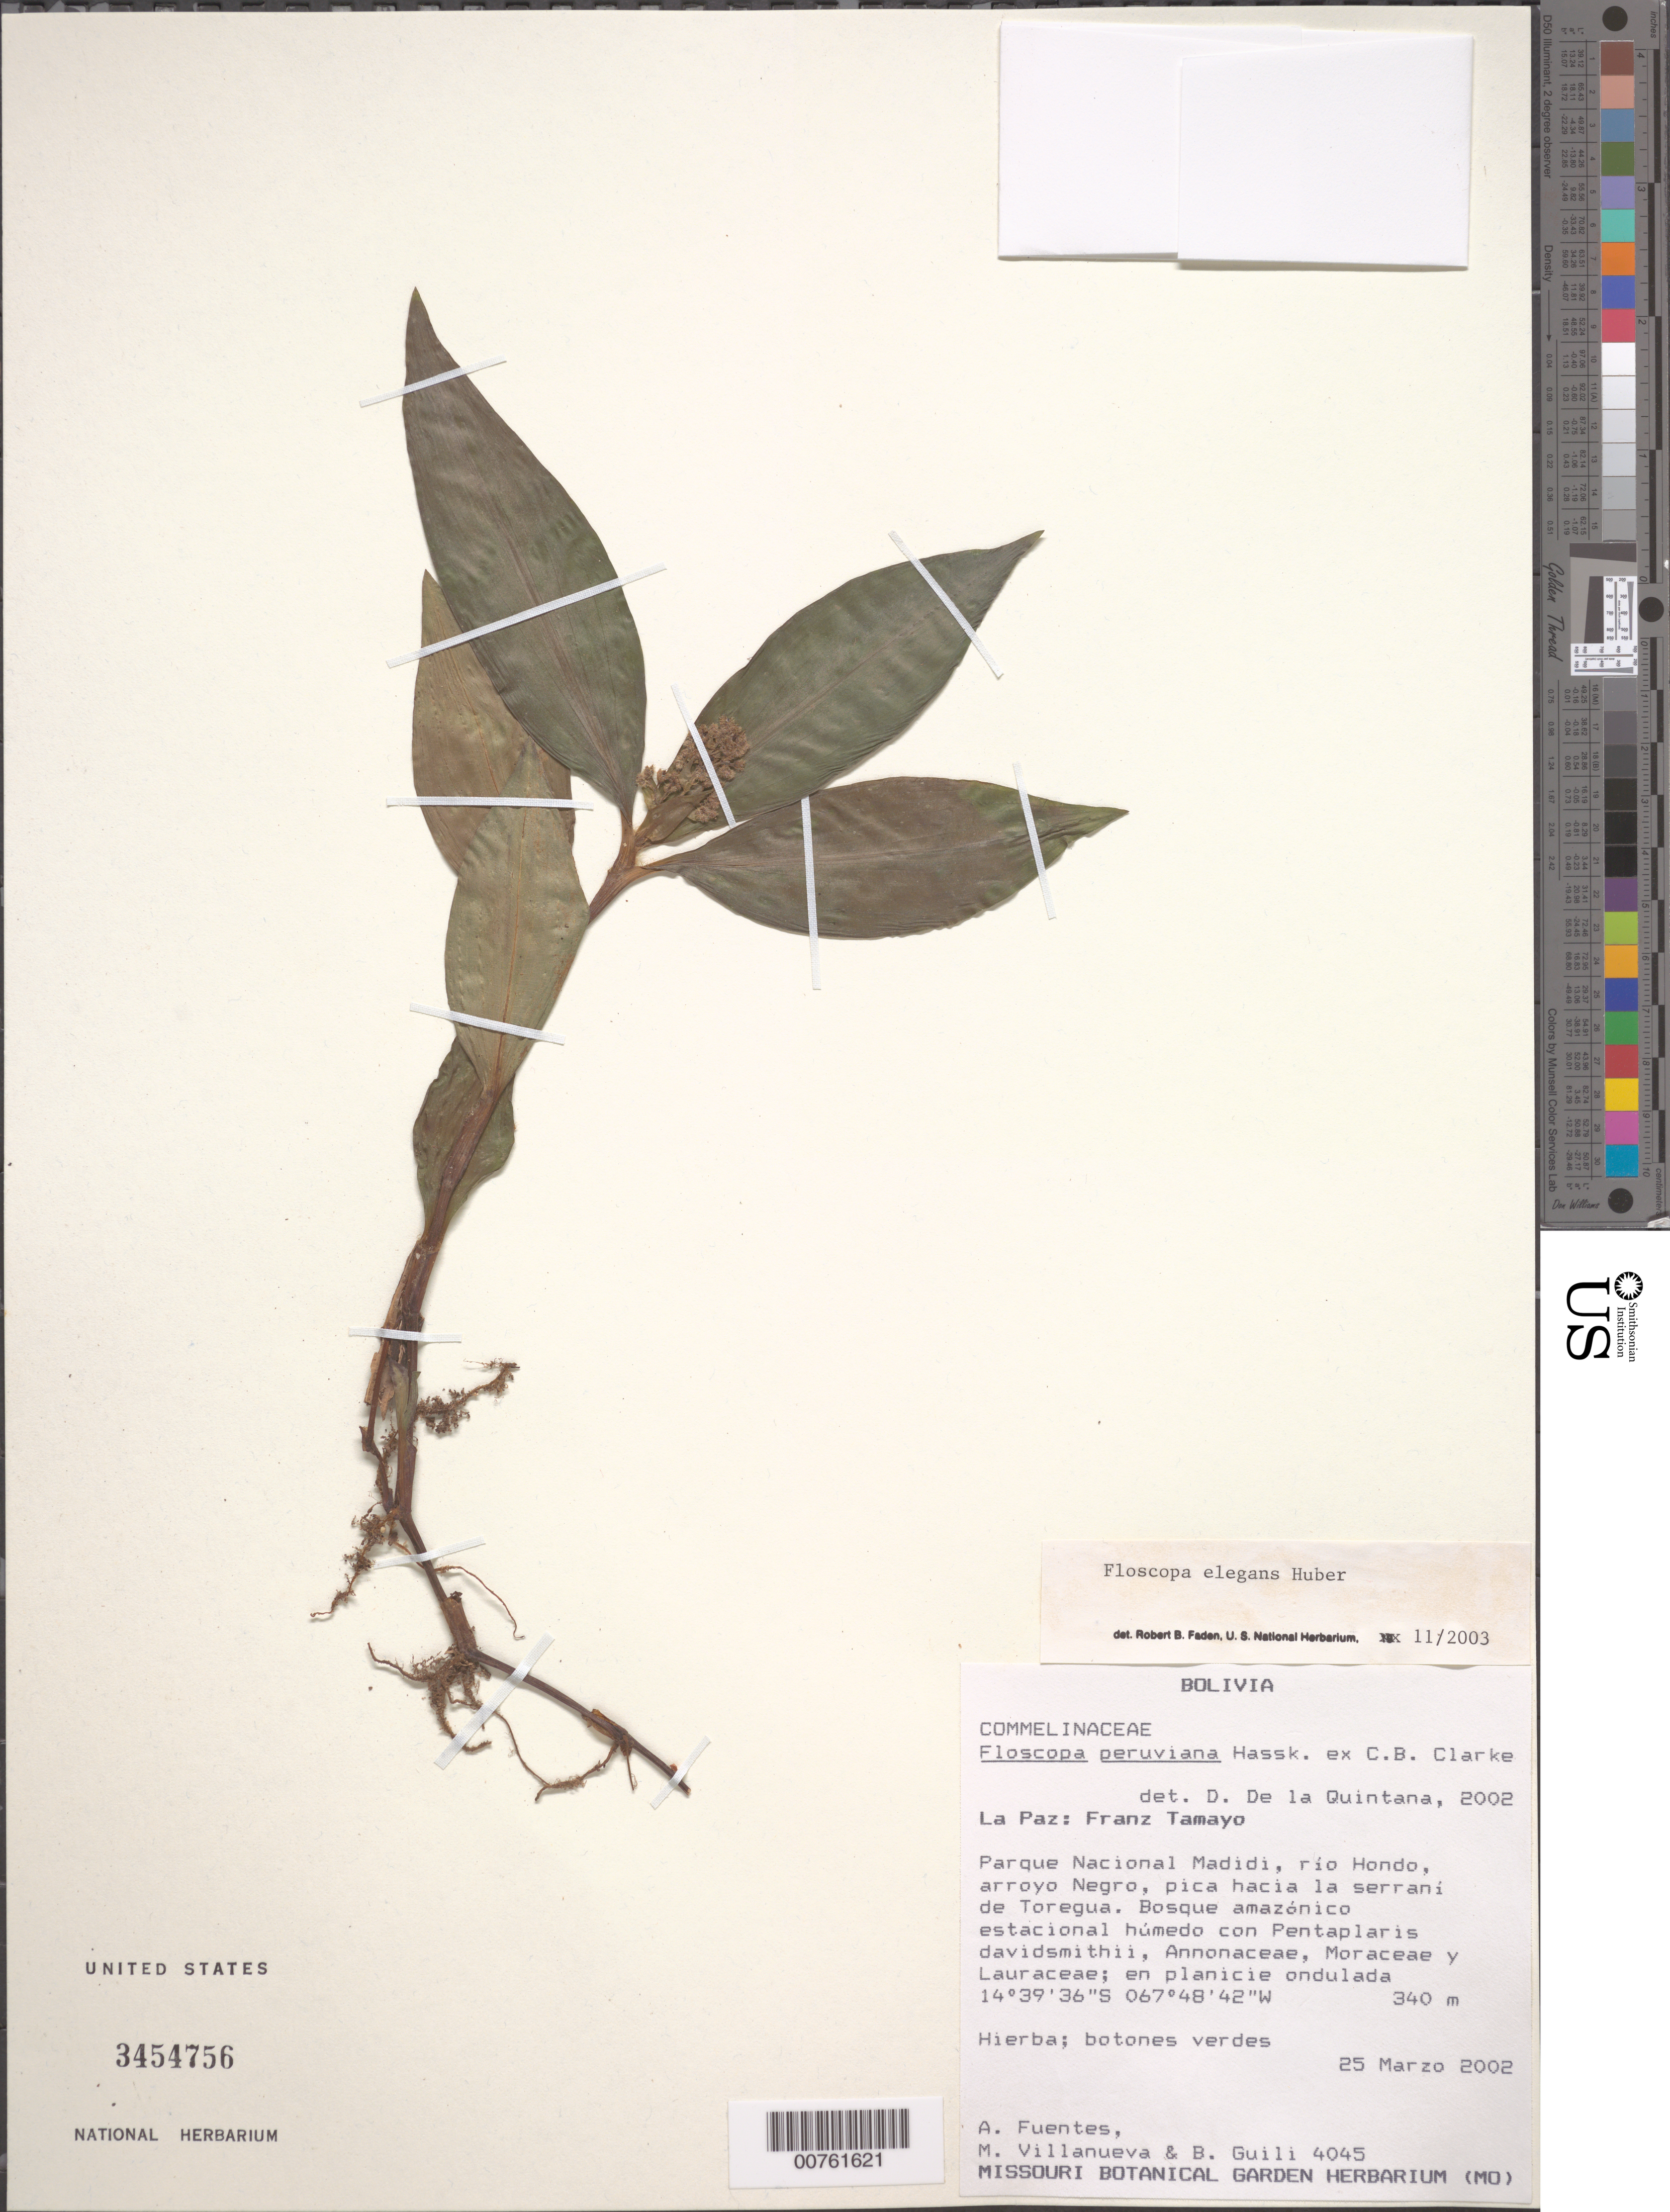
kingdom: Plantae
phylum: Tracheophyta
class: Liliopsida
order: Commelinales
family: Commelinaceae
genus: Floscopa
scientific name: Floscopa elegans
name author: Huber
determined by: Faden, Robert B., (US), Smithsonian Institution - National Museum of Natural History (UNITED STATES)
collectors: A. F. Fuentes C., M. Villanueva & B. Guili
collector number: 4045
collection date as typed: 25 Mar 2002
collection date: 2002-03-25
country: Bolivia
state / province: La Paz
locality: Franz Tamayo Parque Nacional Madidi Rio Hondo, Arroyo Negro, Pica Hacia la serrani de Toregua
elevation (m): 340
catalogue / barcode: US 3454756